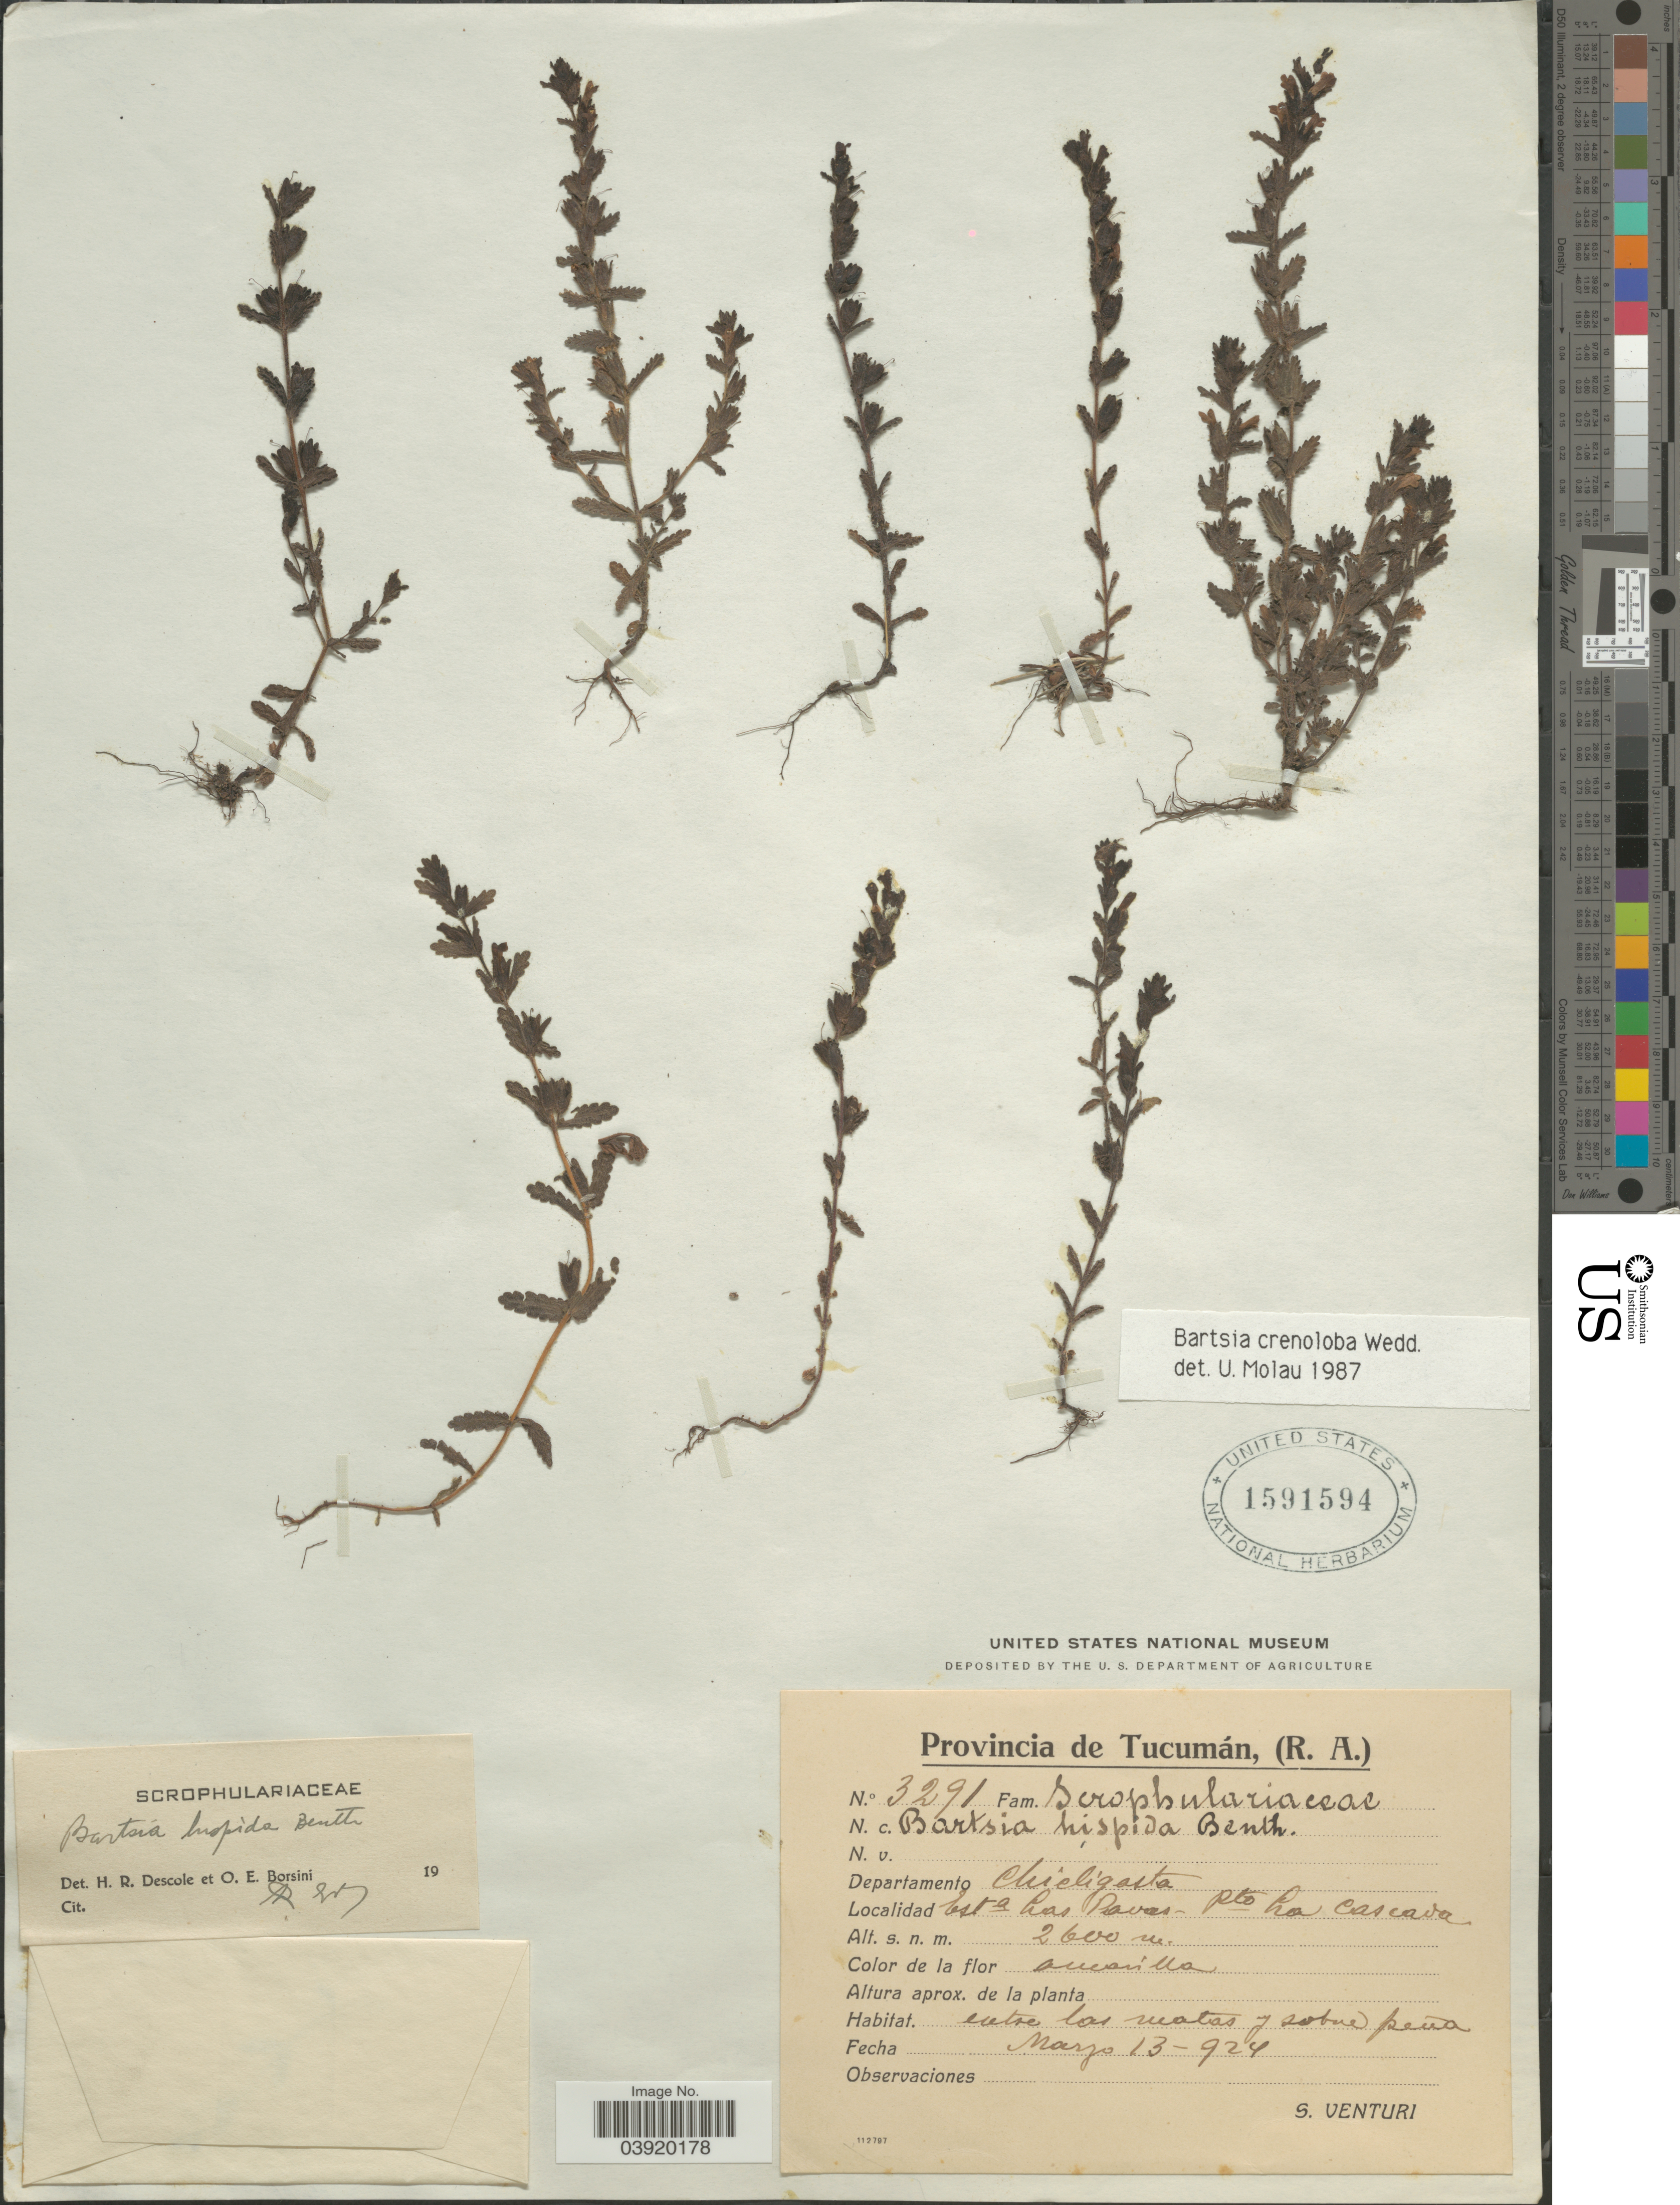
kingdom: Plantae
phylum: Tracheophyta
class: Magnoliopsida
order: Lamiales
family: Orobanchaceae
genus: Bartsia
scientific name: Bartsia crenoloba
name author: Wedd.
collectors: S. Venturi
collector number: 3291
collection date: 1924-03-13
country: Argentina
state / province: Tucuman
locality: Departamento Chicligasta. Esta Las Pavas. Pto La Cascava.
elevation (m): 2600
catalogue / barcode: US 1591594